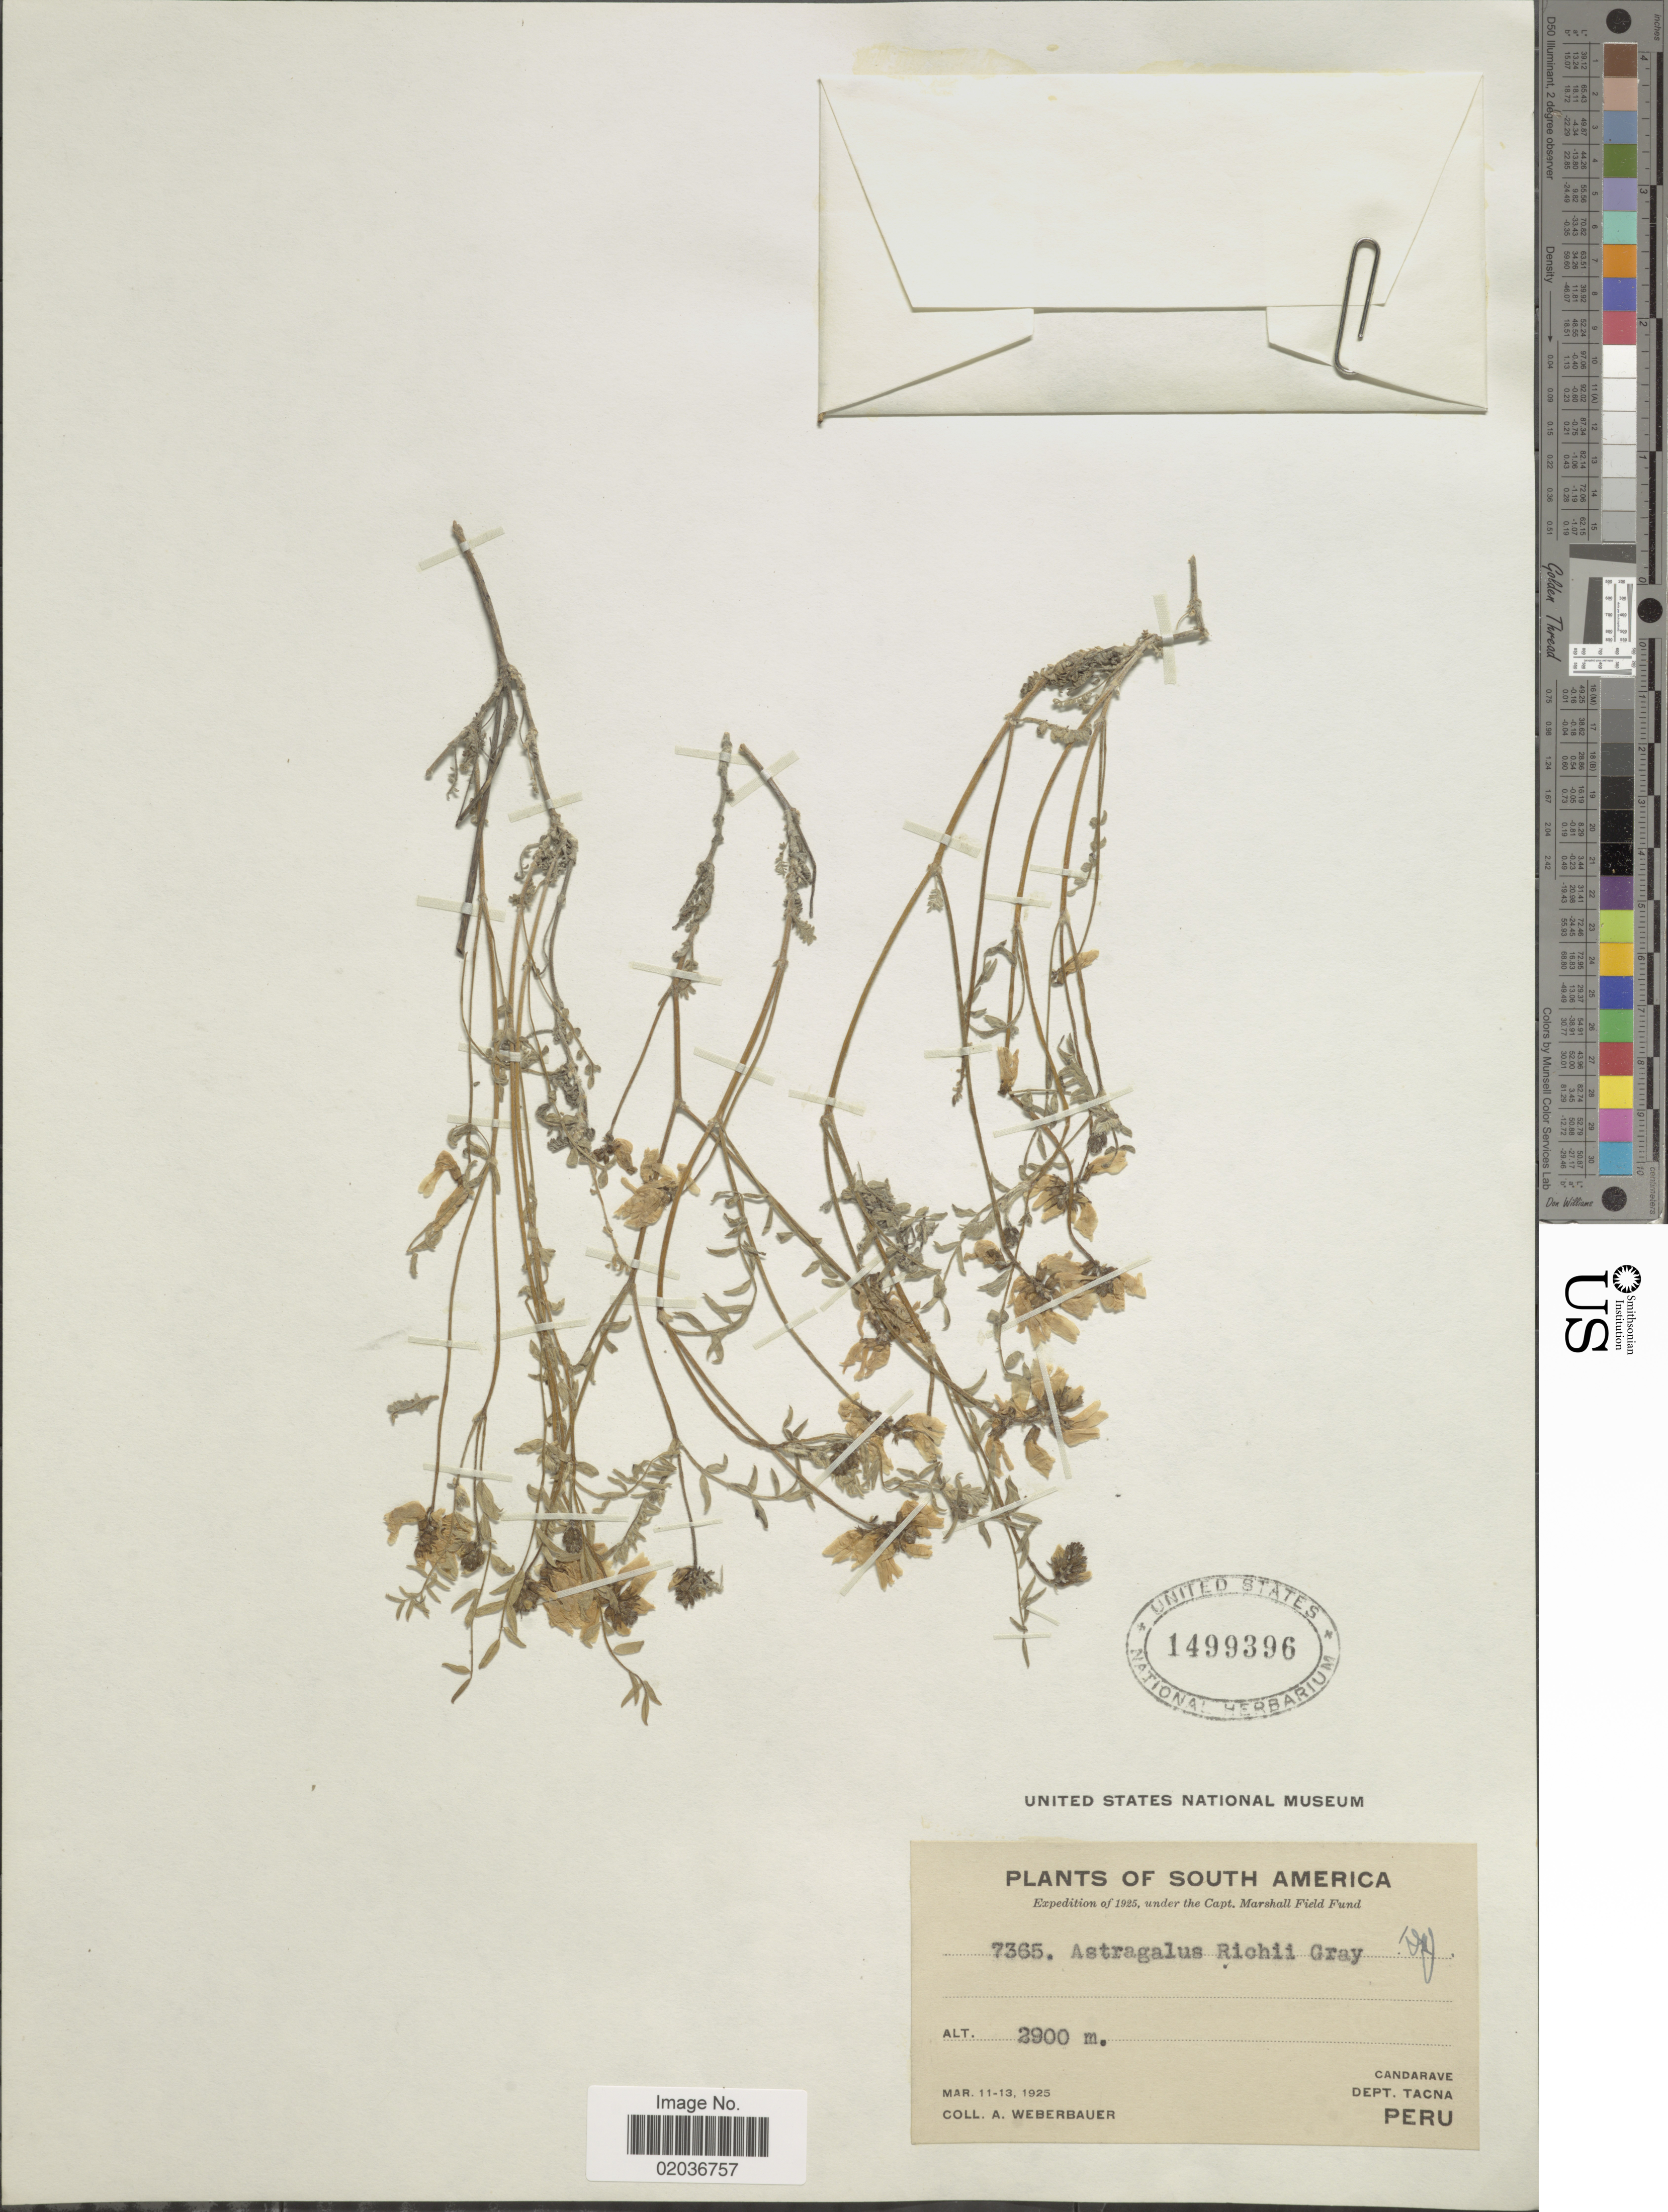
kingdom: Plantae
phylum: Tracheophyta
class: Magnoliopsida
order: Fabales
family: Fabaceae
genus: Astragalus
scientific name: Astragalus richii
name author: A. Gray in Wilkes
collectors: A. Weberbauer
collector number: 7365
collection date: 1925-03-11/1925-03-13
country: Peru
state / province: Tacna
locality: Candarave, Dept. Tacna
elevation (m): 2900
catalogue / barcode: US 1499396